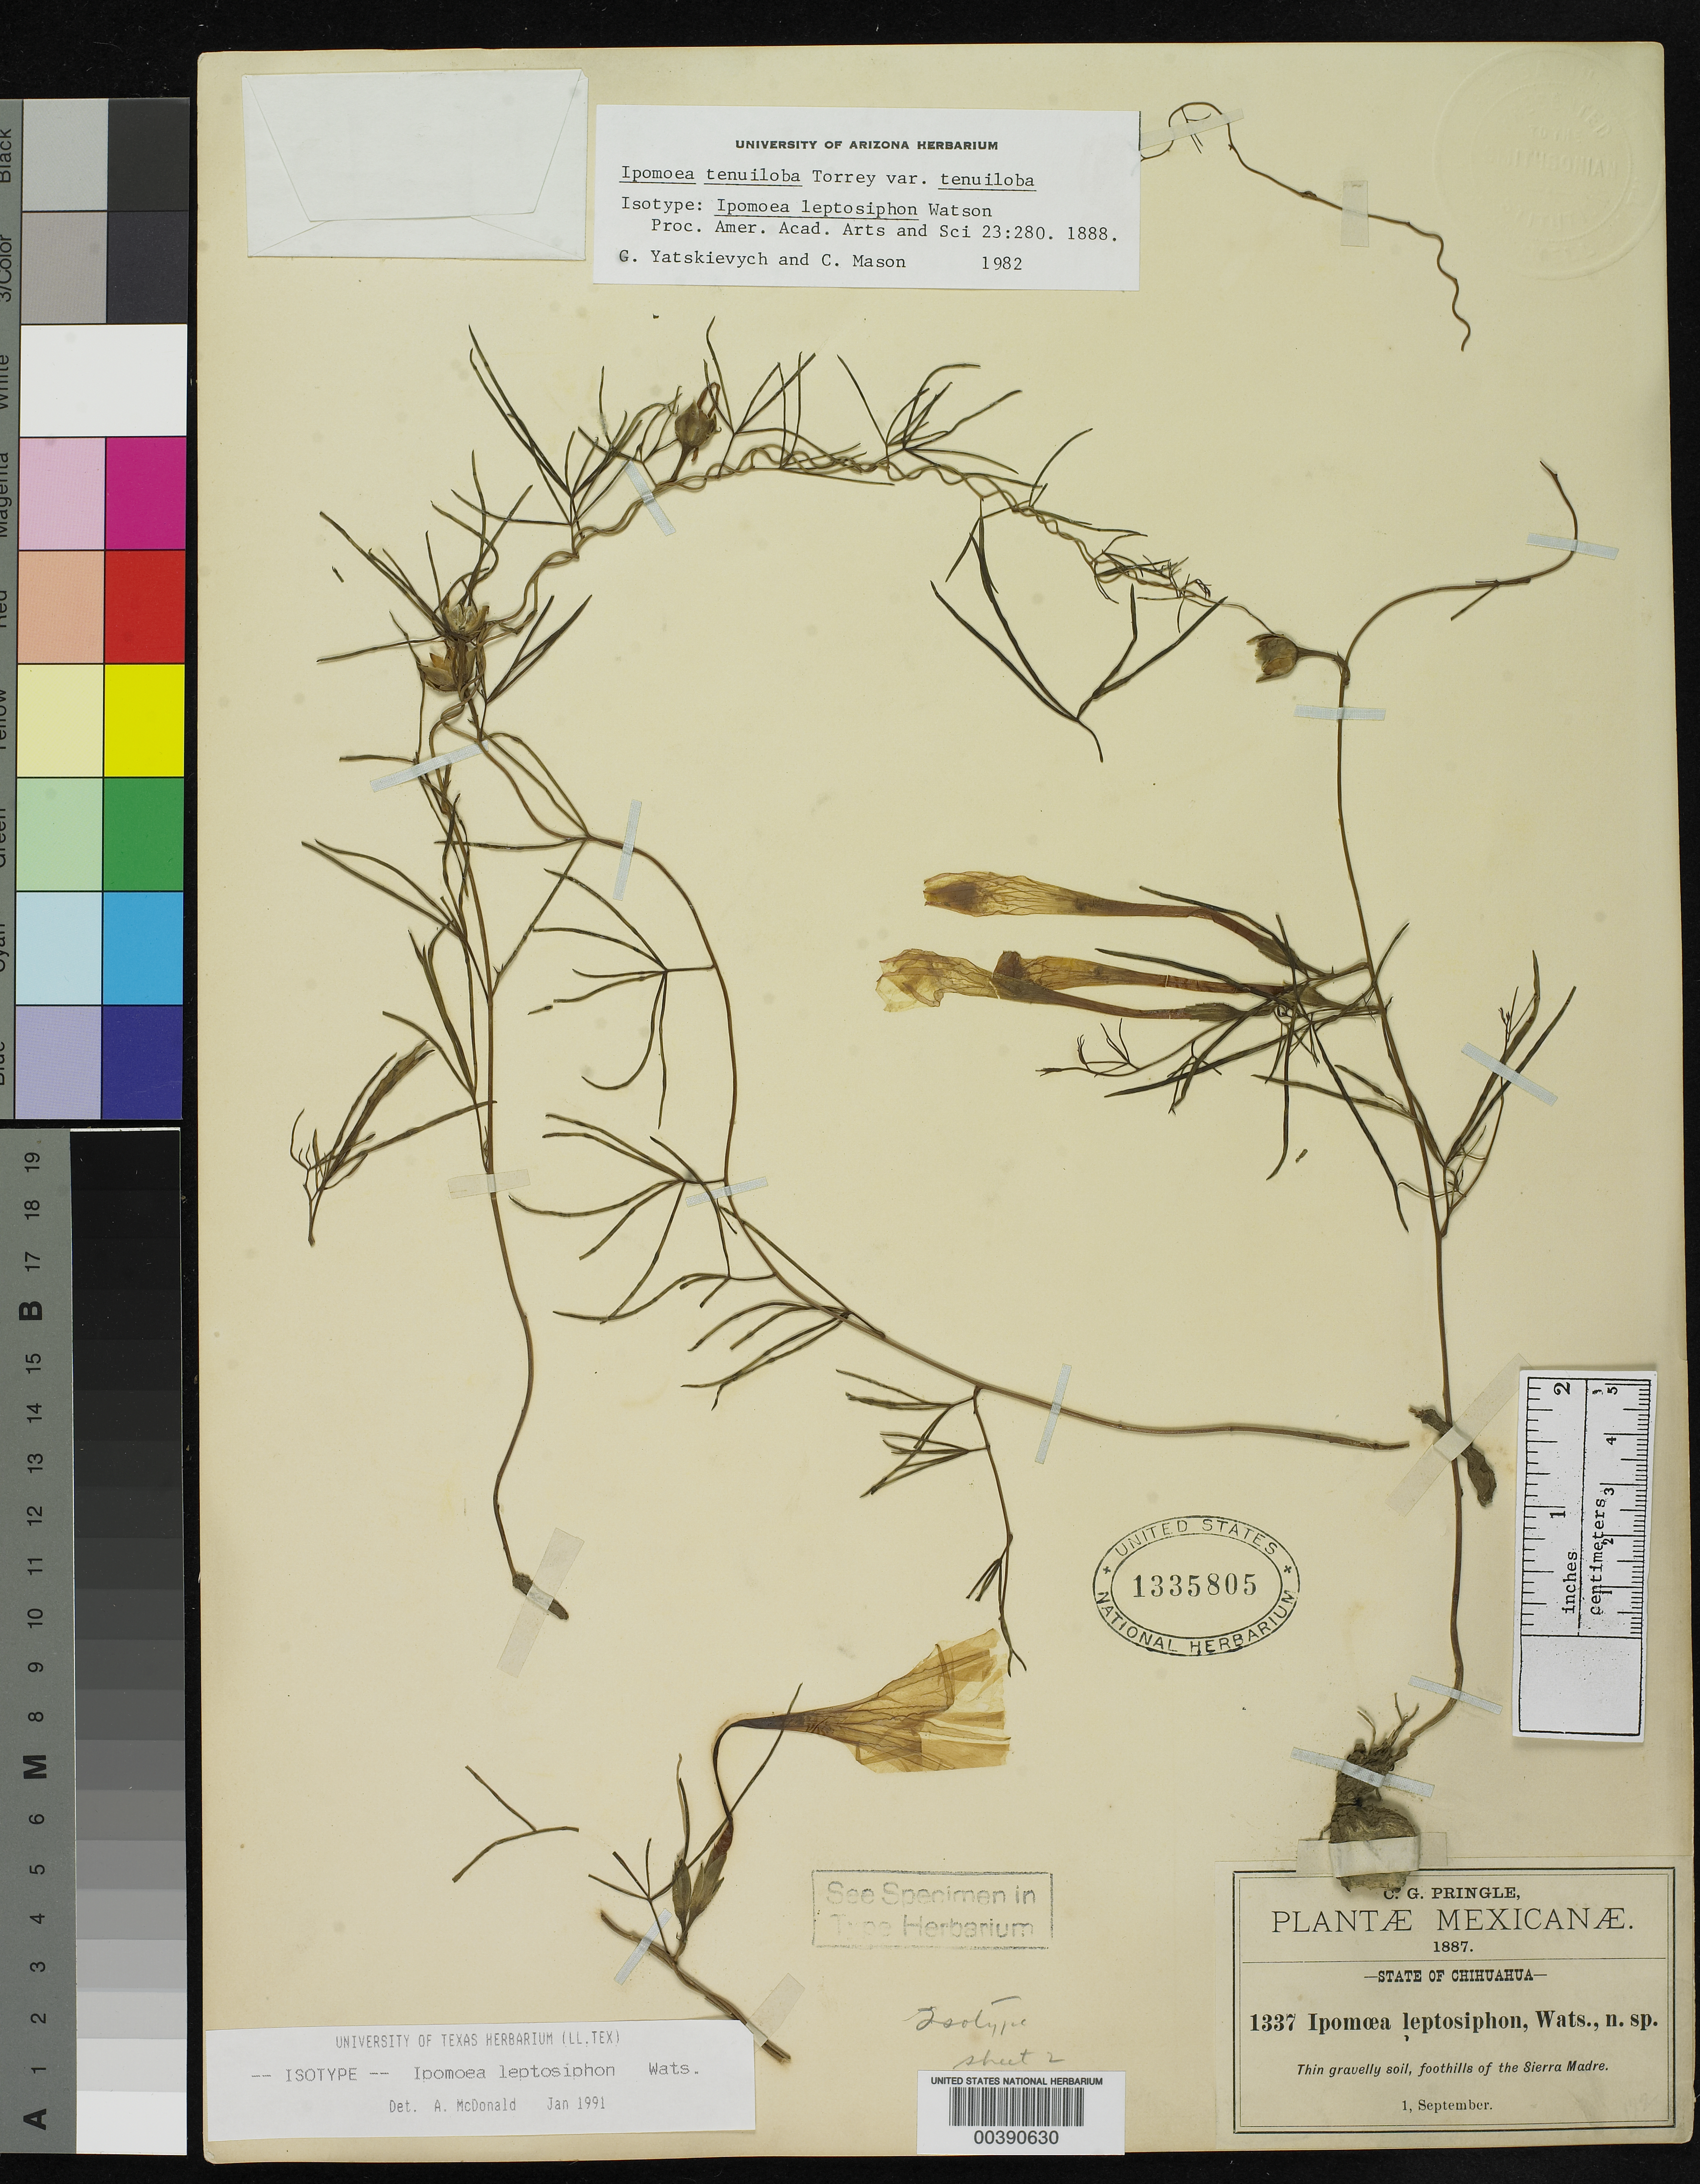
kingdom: Plantae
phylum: Tracheophyta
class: Magnoliopsida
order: Solanales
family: Convolvulaceae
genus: Ipomoea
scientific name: Ipomoea leptosiphon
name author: S. Watson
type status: Isotype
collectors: C. G. Pringle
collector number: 1337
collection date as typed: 01 Sep 1887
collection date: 1887-09-01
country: Mexico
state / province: Chihuahua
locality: Foothills of Sierra Madre.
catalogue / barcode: US 1335805